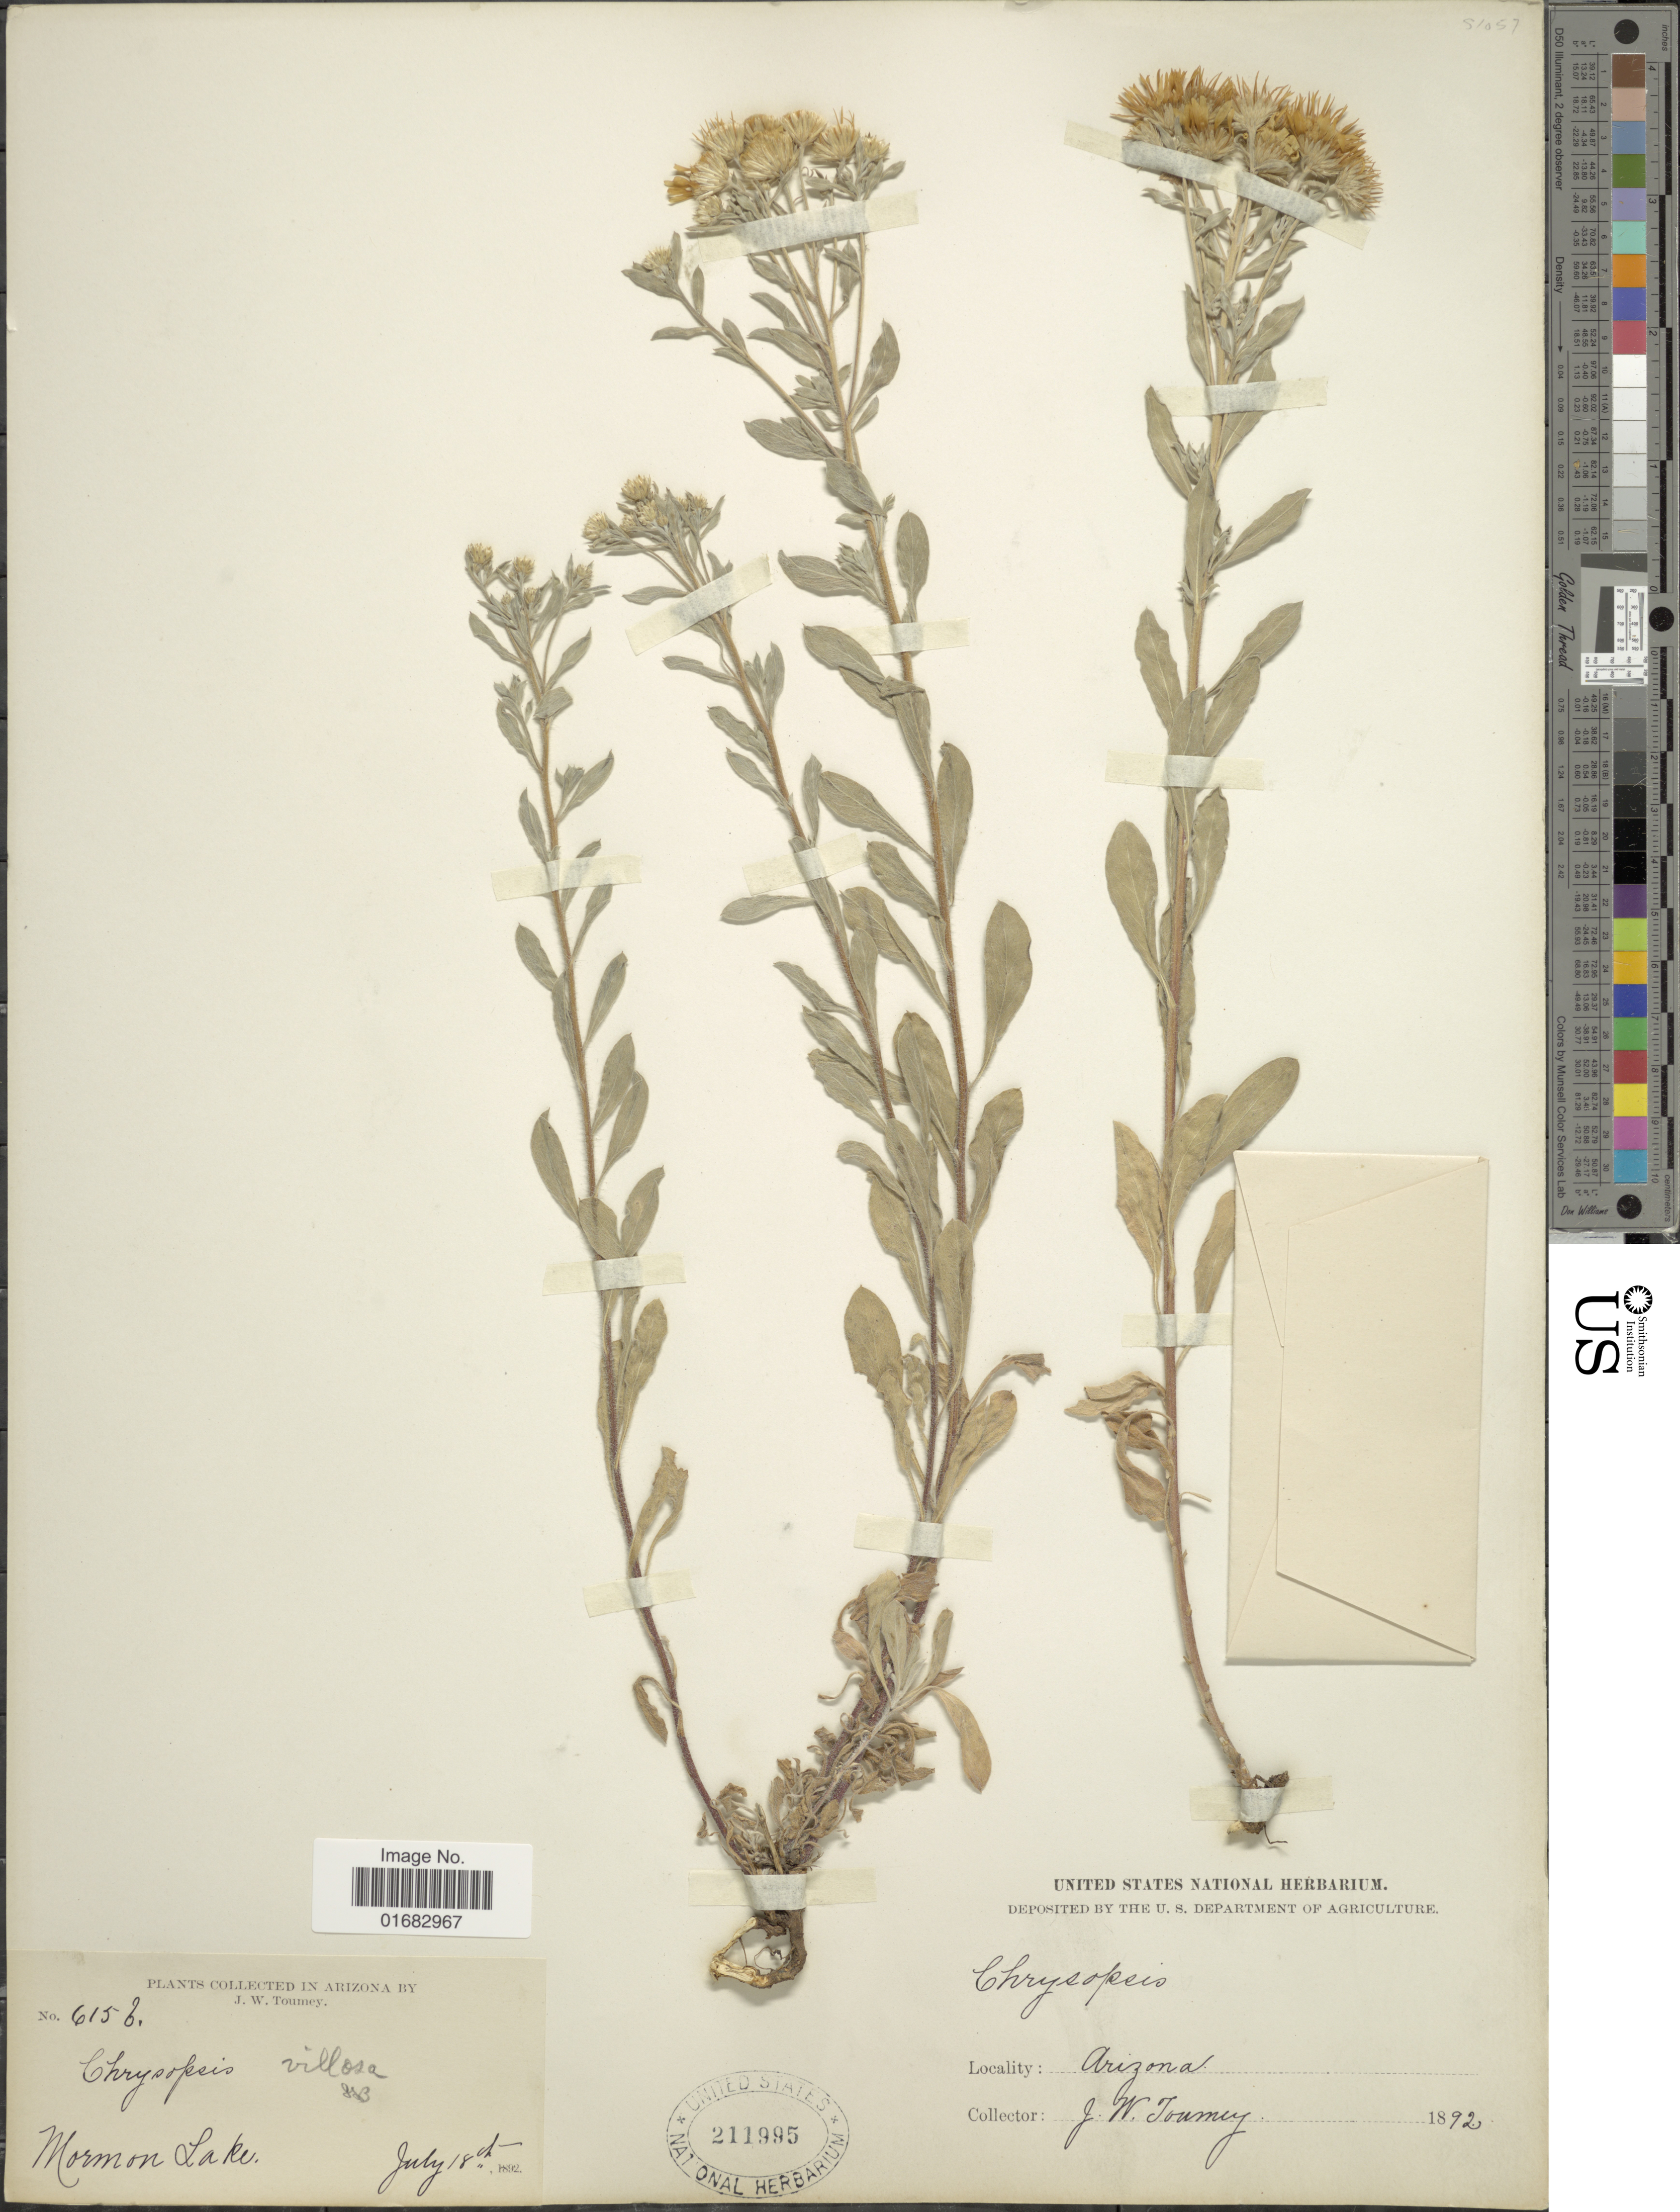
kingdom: Plantae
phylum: Tracheophyta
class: Magnoliopsida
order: Asterales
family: Asteraceae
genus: Heterotheca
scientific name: Heterotheca villosa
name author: (Pursh) Shinners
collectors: J. W. Toumey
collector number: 6153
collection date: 1892-07-18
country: United States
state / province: Arizona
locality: Mormon Lake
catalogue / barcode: US 211995